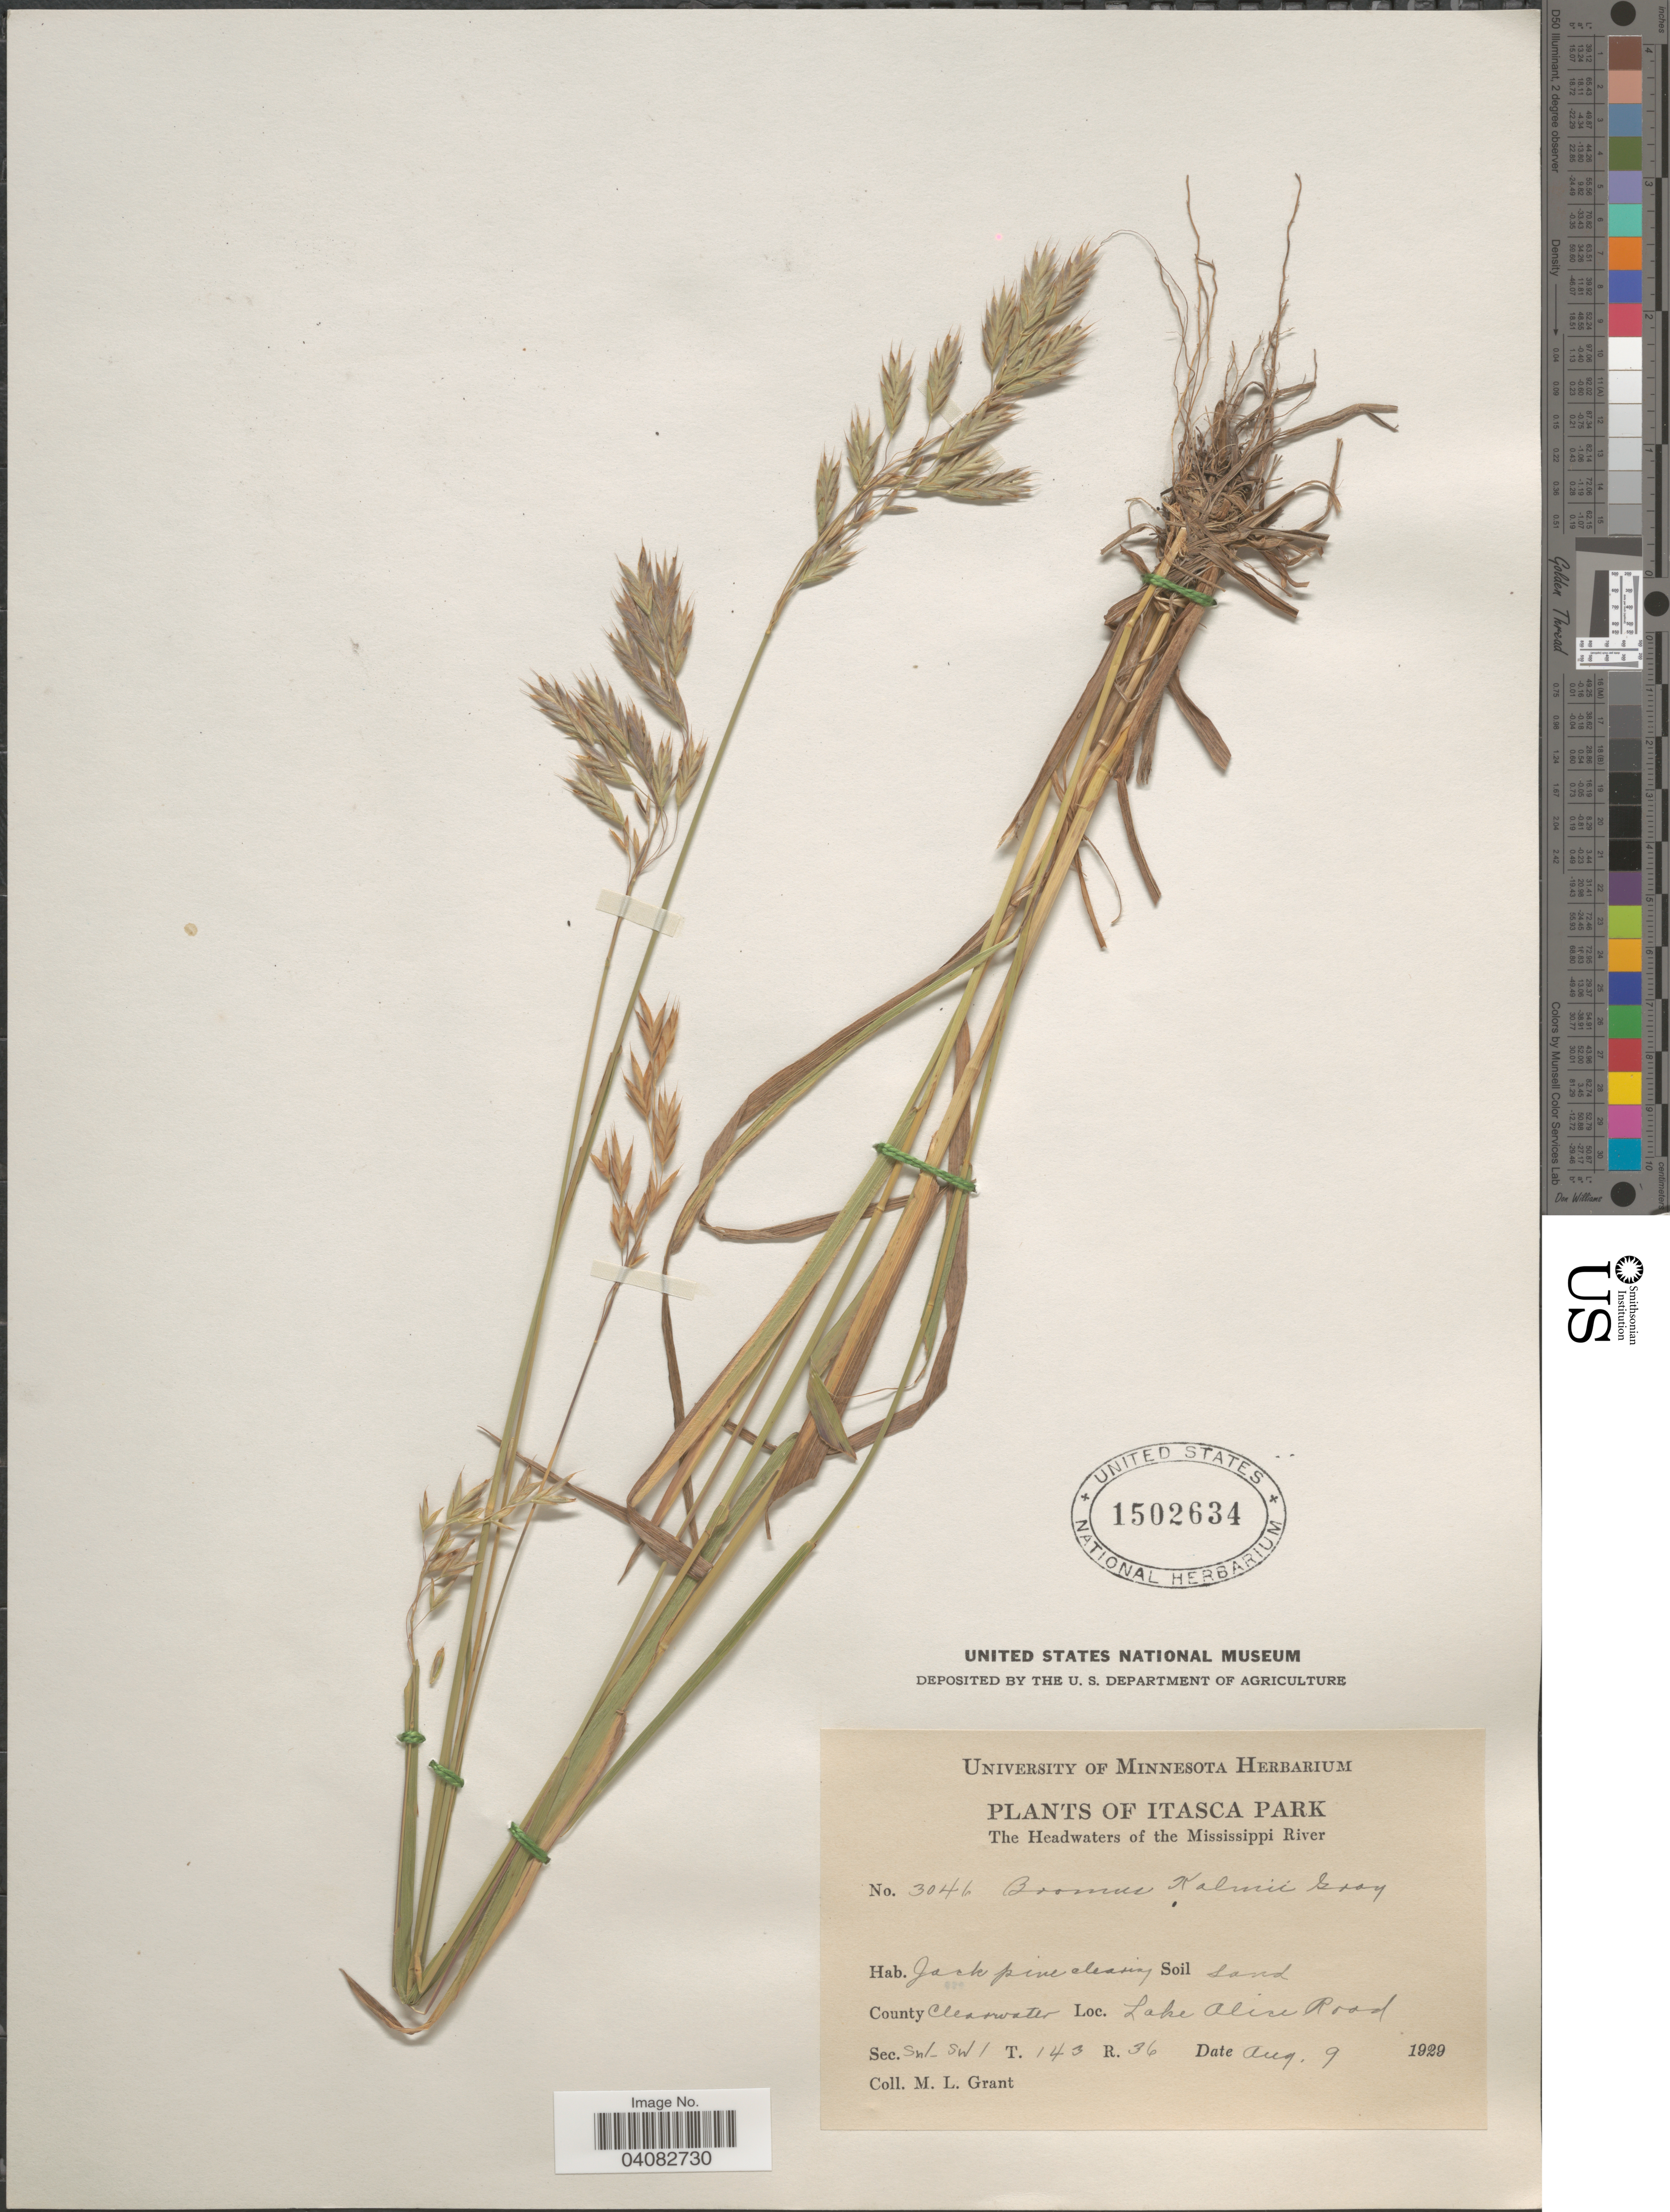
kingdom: Plantae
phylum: Tracheophyta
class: Liliopsida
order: Poales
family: Poaceae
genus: Bromus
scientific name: Bromus kalmii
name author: A. Gray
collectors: M. L. Grant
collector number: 3046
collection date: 1929-08-09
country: United States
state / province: Minnesota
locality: Itasca Park. The Headwaters of the Mississippi River. Jack pine clearing. County Clearwater. Lake Alice Road. Sec. SW-SW1 T. 143 R. 136.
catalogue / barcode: US 1502634